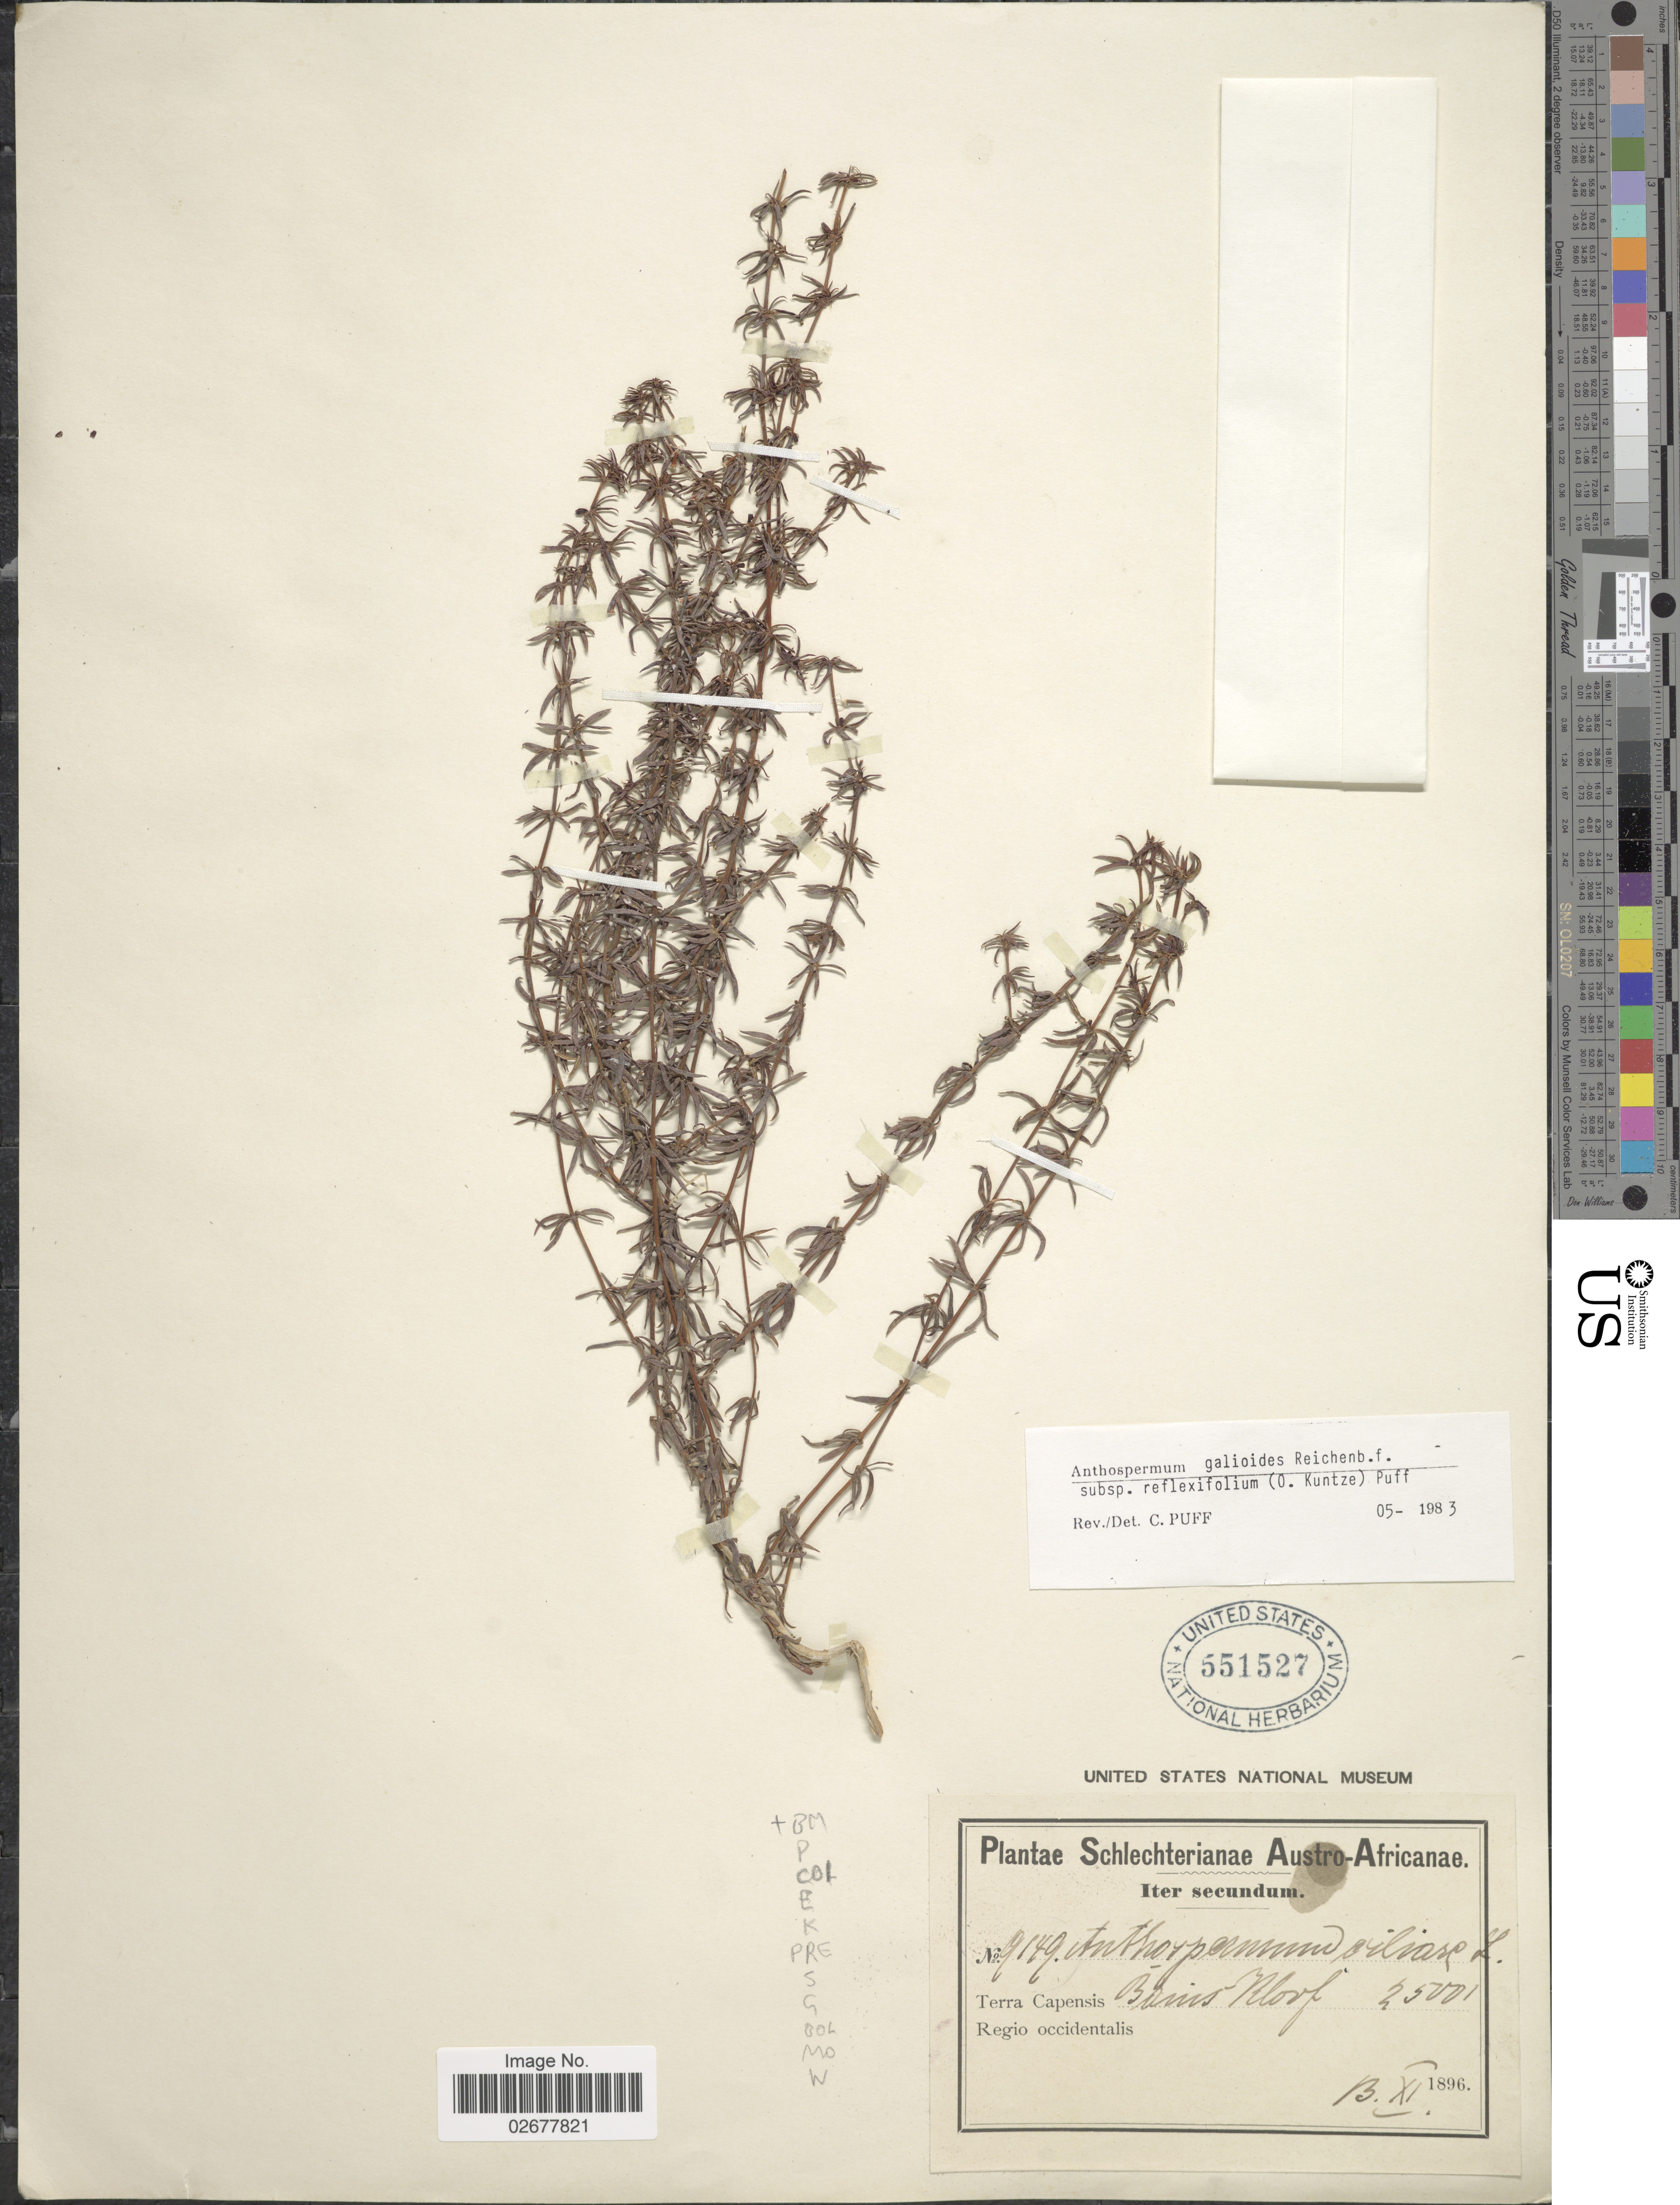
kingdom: Plantae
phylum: Tracheophyta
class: Magnoliopsida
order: Gentianales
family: Rubiaceae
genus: Anthospermum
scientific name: Anthospermum galioides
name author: Rchb. ex Spreng.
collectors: Schlechter, --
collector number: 9149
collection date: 1896-11-13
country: South Africa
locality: Austro-Africanae, Terre Capensis, Bains Kloof, Regio occidentalis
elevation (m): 762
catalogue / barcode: US 551527